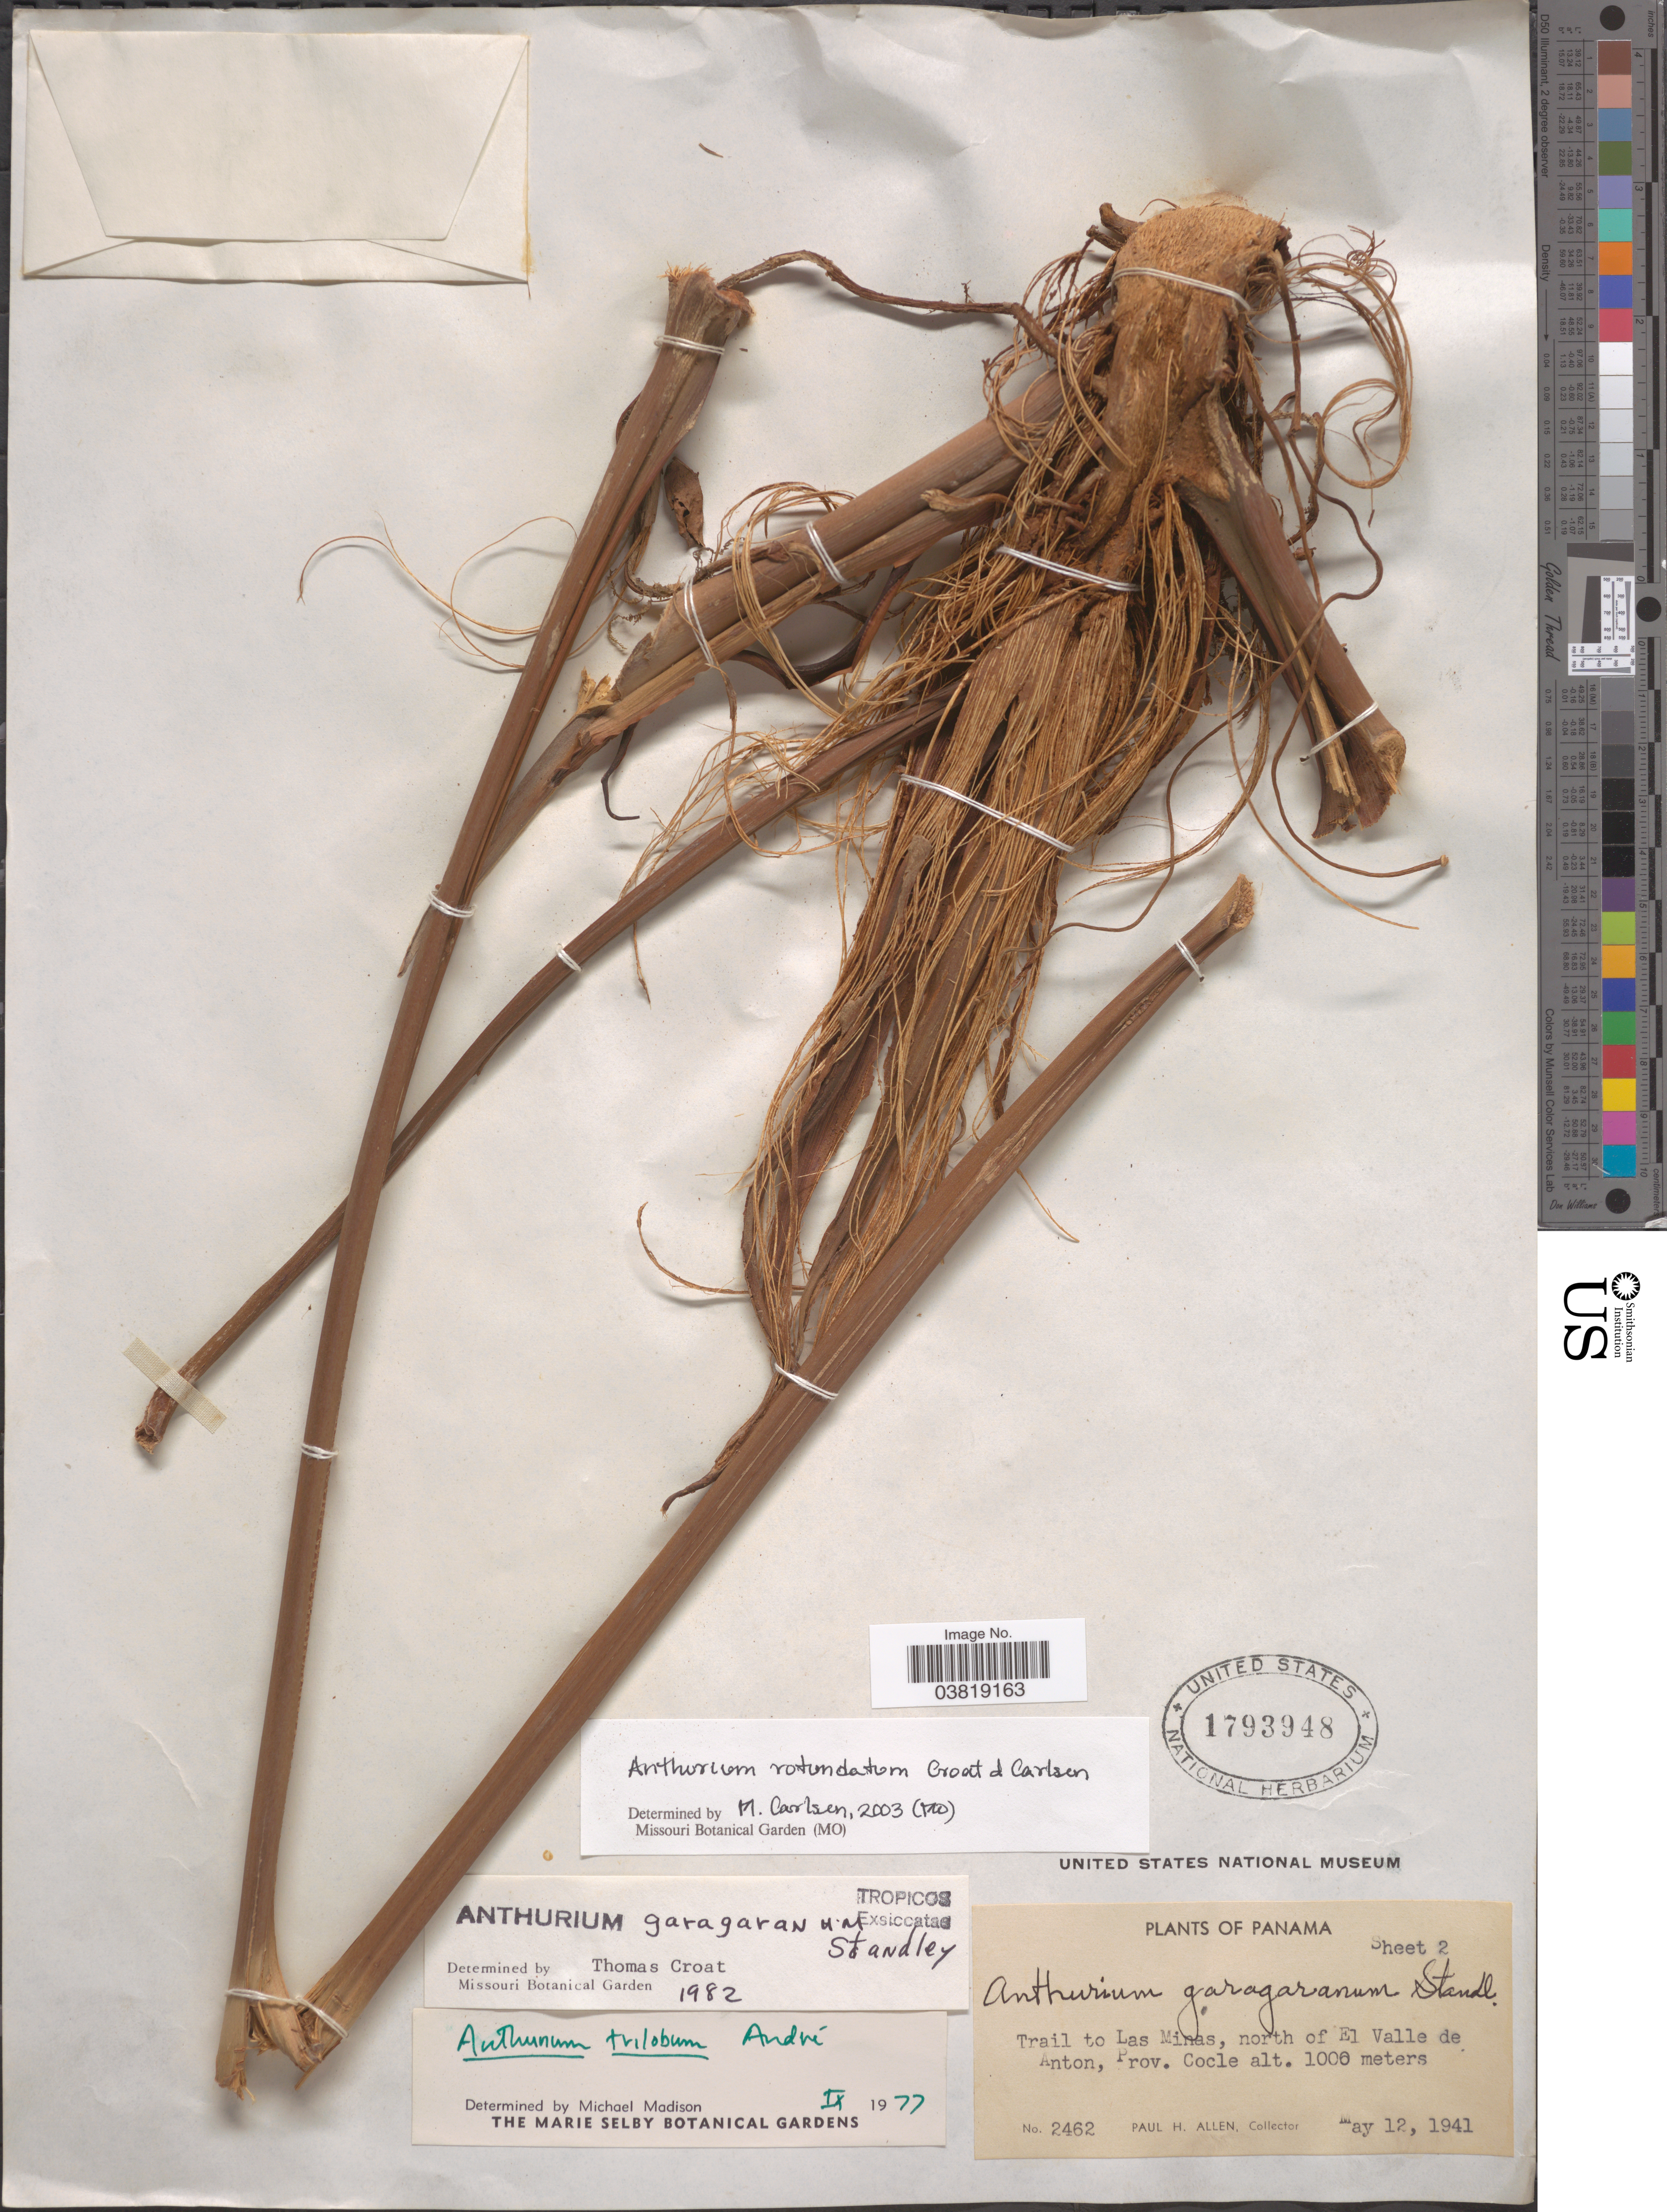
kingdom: Plantae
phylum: Tracheophyta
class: Liliopsida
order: Alismatales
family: Araceae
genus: Anthurium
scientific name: Anthurium rotundatum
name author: Croat & Carlsen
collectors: P. H. Allen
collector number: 2462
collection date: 1941-05-12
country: Panama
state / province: Cocle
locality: Trail to Las Minas, north of El Valle de Anton.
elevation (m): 1000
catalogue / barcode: US 1793948